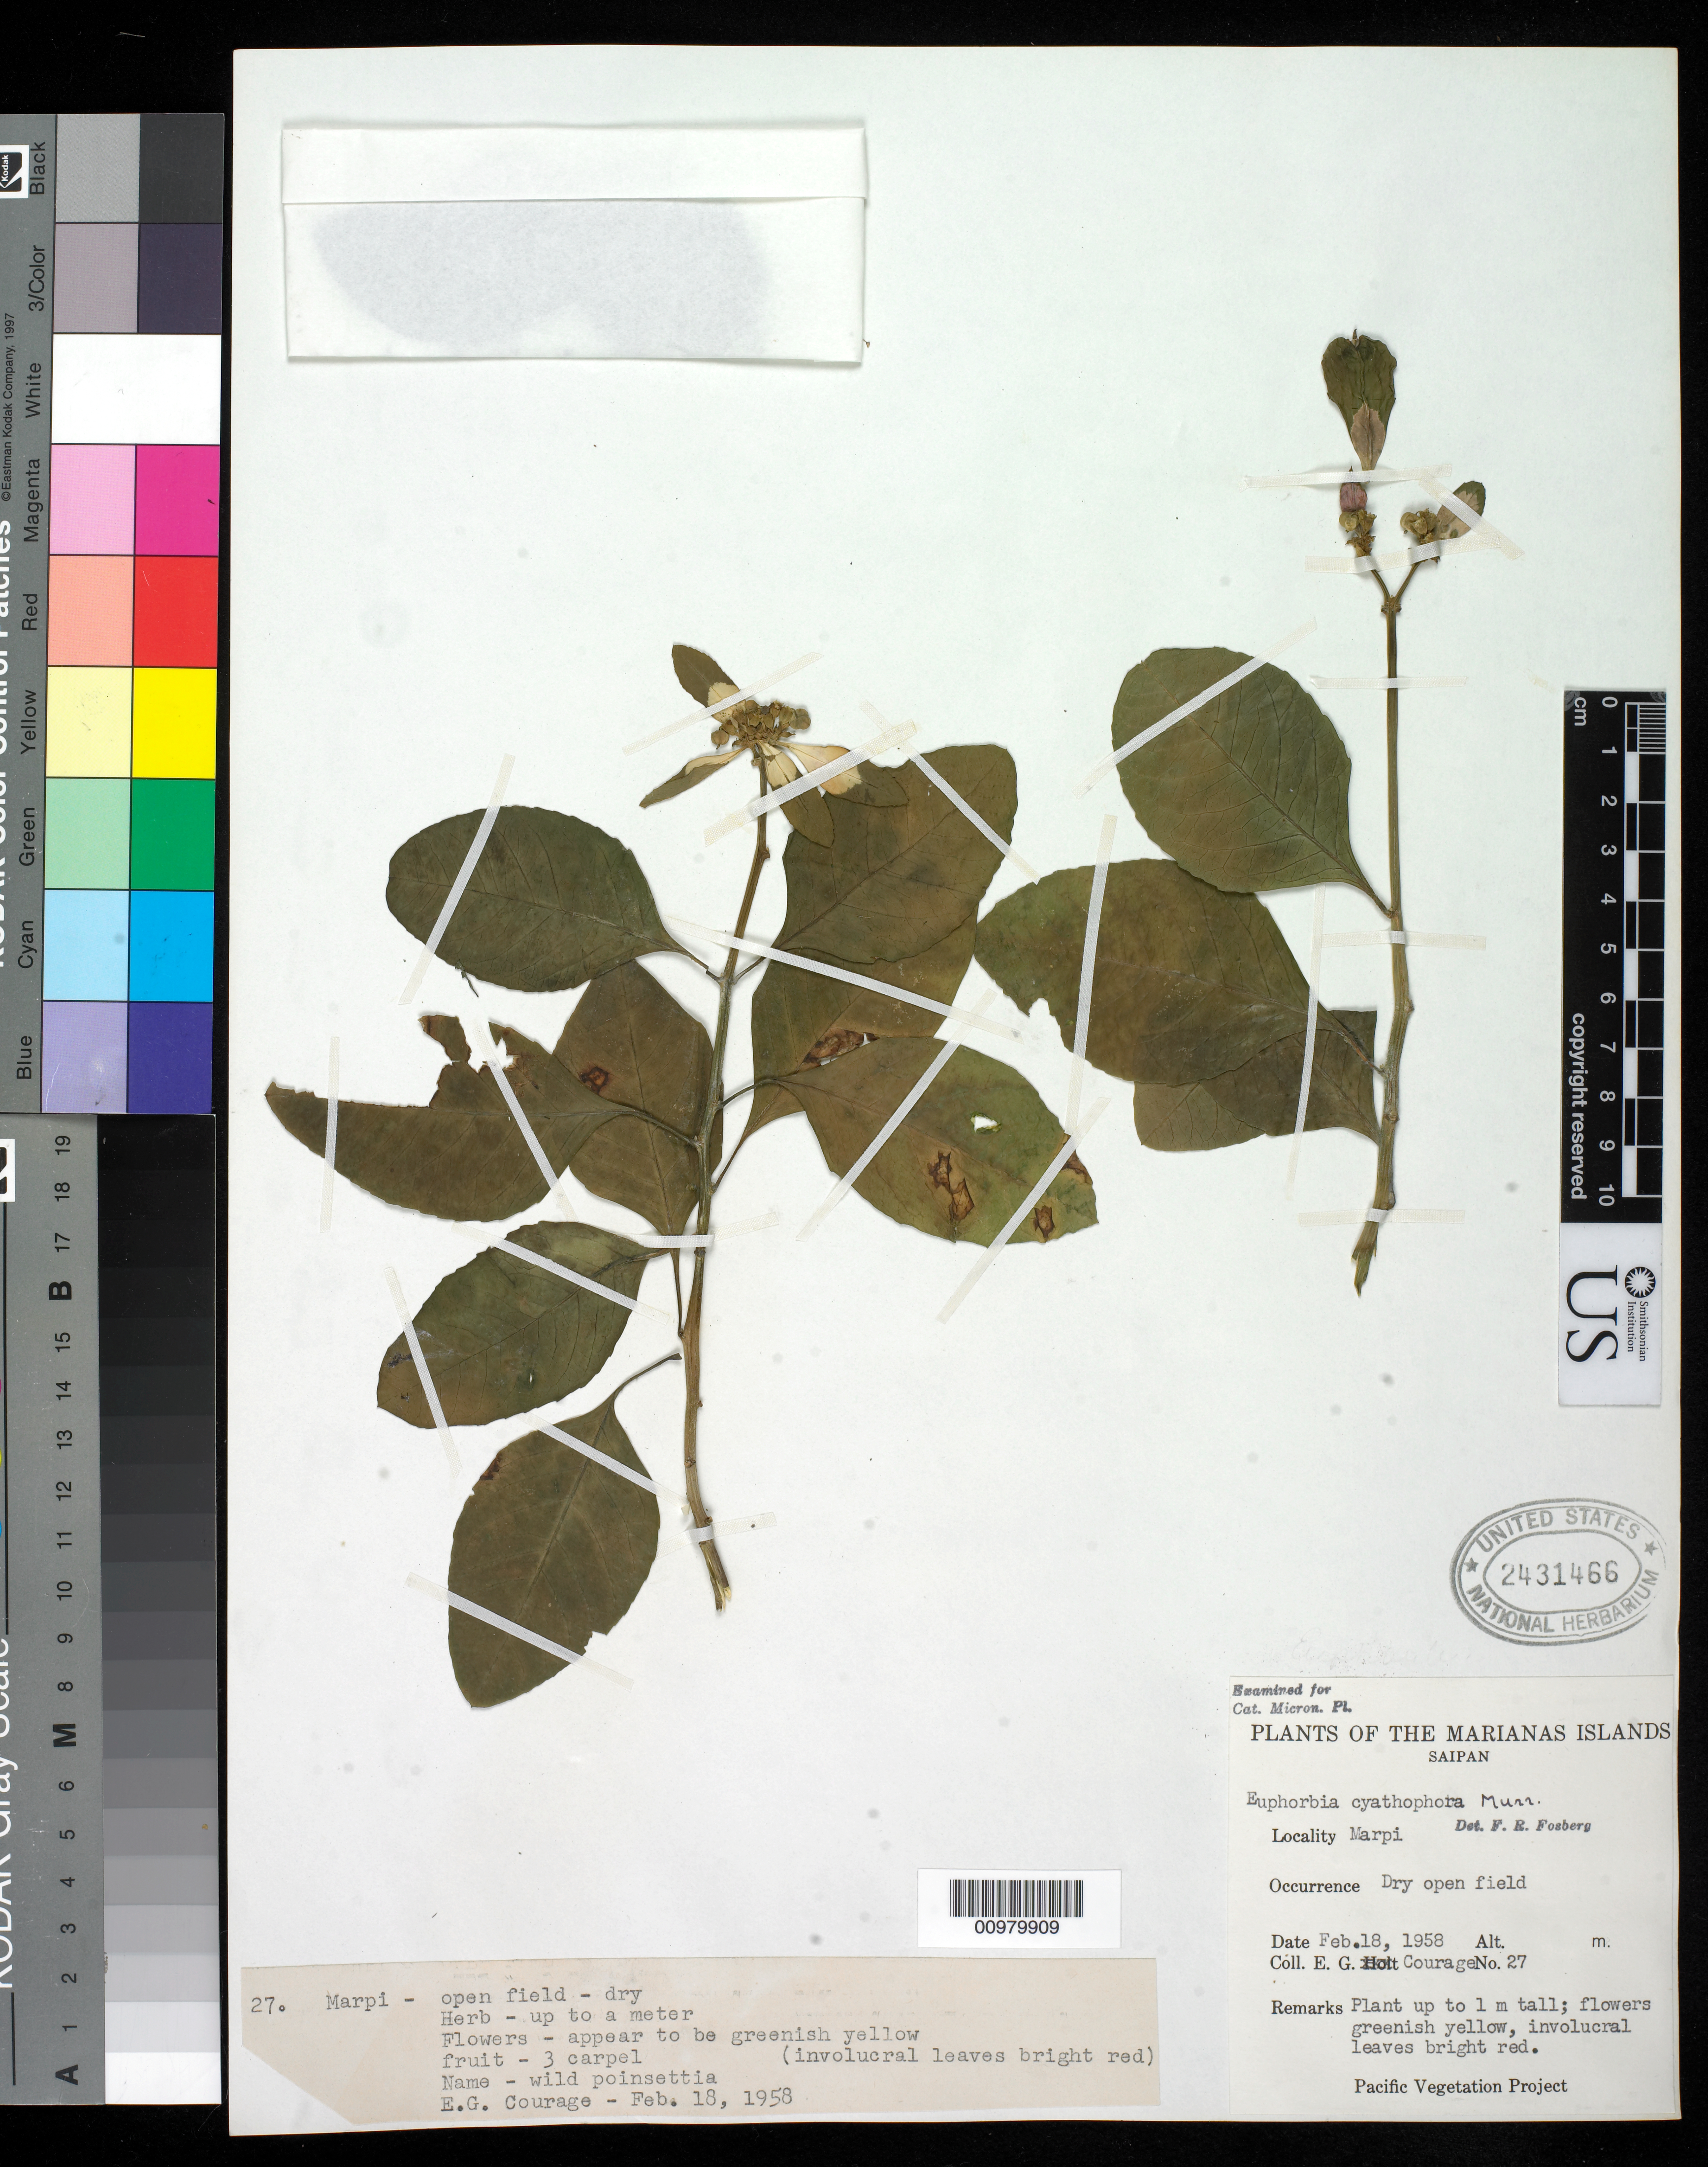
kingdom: Plantae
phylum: Tracheophyta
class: Magnoliopsida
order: Malpighiales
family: Euphorbiaceae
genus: Euphorbia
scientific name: Euphorbia heterophylla var. cyathophora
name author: (Murr.) Griseb.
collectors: E. Courage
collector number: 27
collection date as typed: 18 Feb 1958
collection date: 1958-02-18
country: Northern Mariana Islands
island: Saipan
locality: Marianas Is., Saipan, Marpi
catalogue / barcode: US 2431466